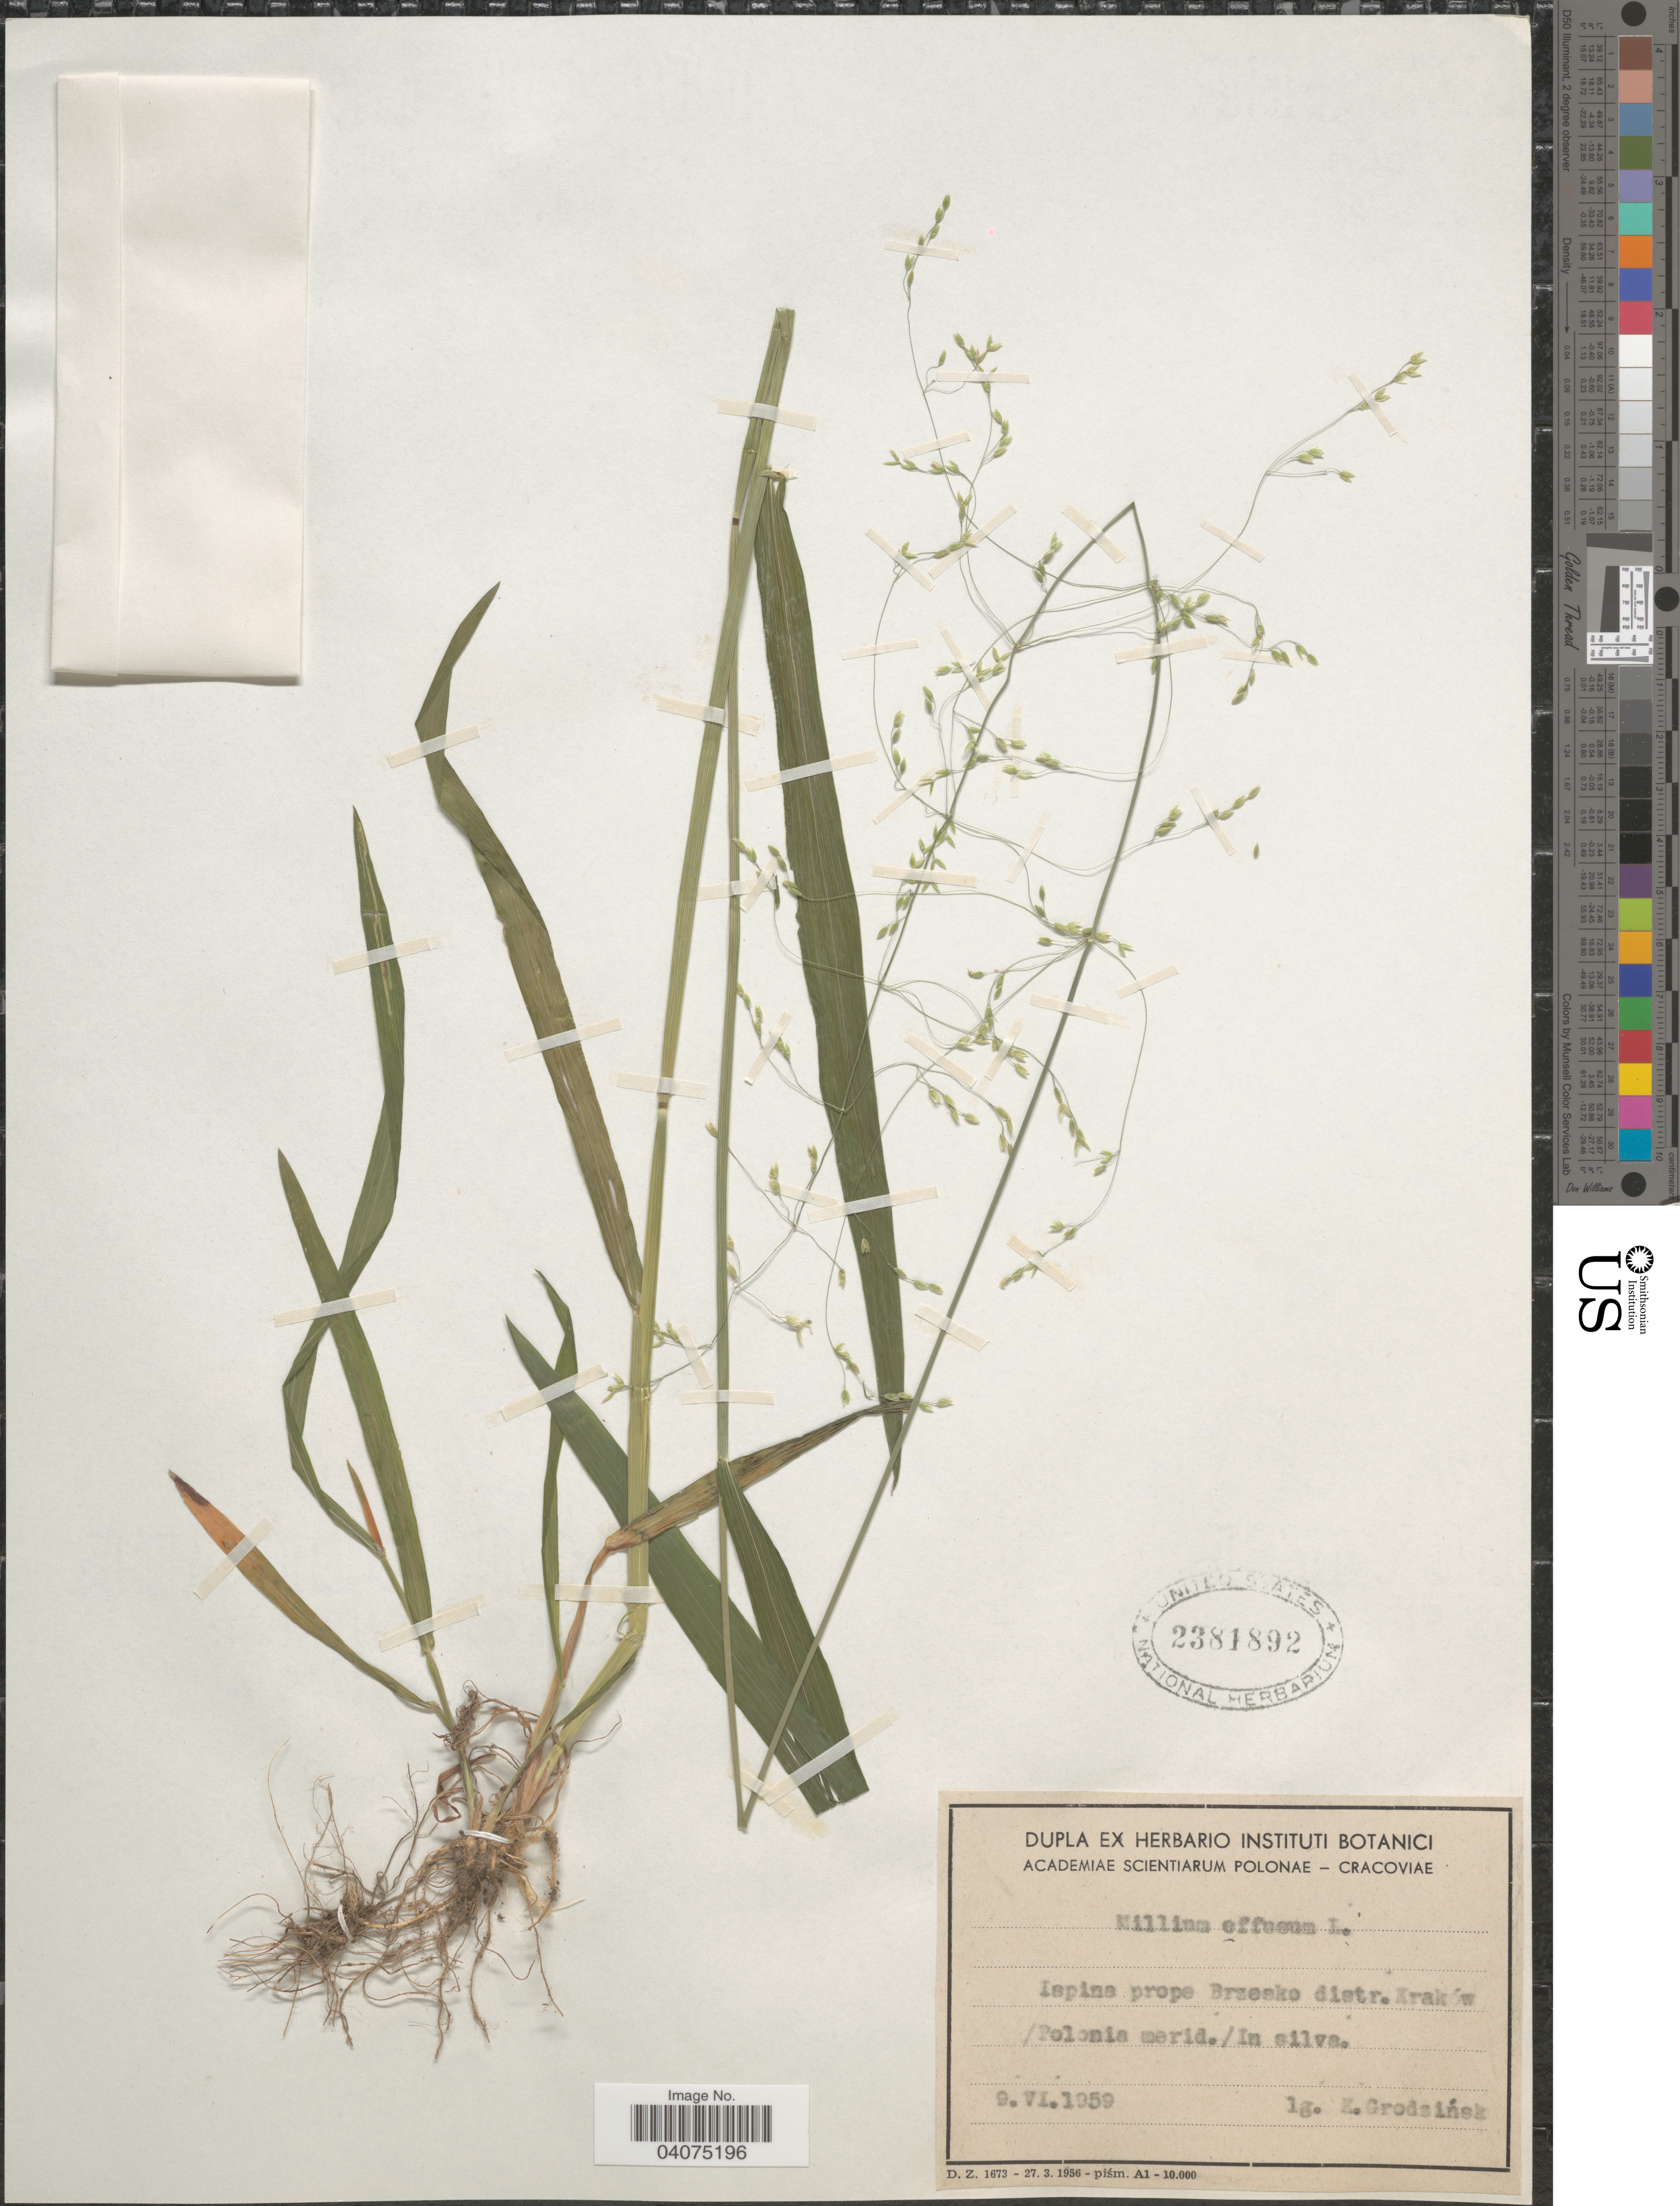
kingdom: Plantae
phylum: Tracheophyta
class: Liliopsida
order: Poales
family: Poaceae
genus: Milium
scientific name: Milium effusum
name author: L.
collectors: K. Grodsińsk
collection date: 1959-06-09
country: Poland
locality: Ispina prope Brzesko distr. Kraków /Polonia merid./ In silva.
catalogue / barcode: US 2381892